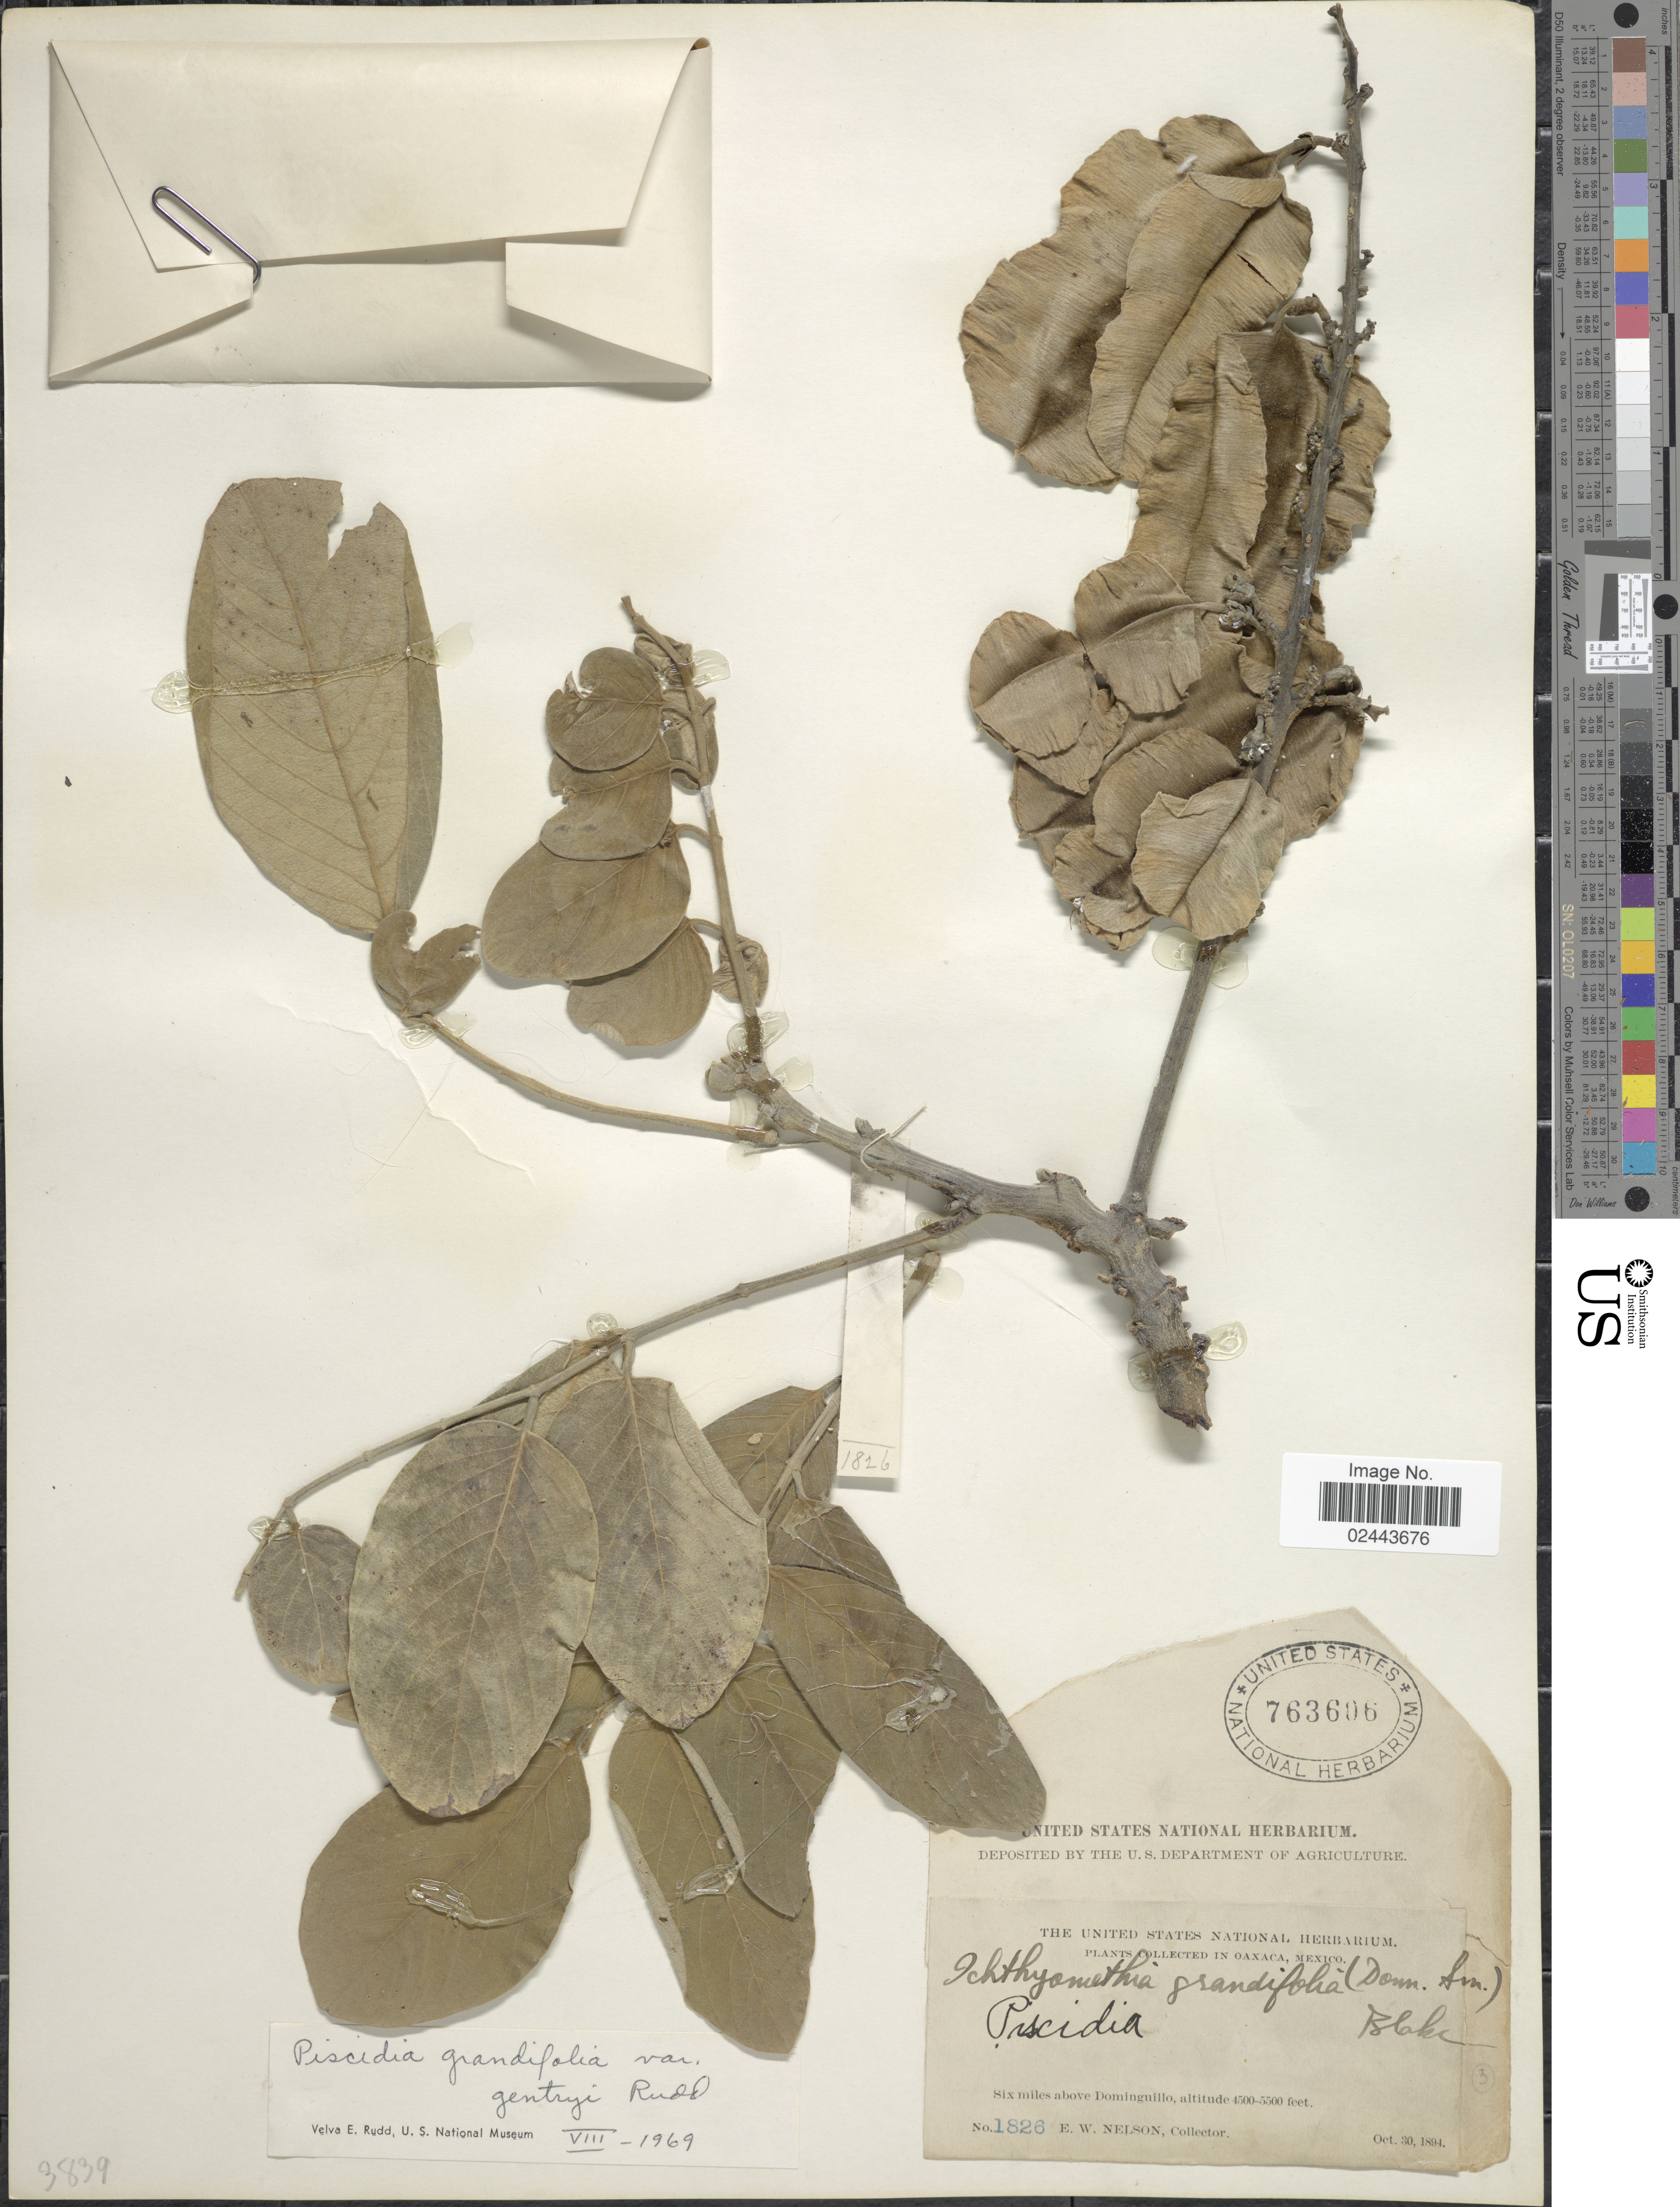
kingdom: Plantae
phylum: Tracheophyta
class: Magnoliopsida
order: Fabales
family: Fabaceae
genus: Piscidia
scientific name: Piscidia grandifolia var. gentryi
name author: Rudd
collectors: E. W. Nelson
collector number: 1826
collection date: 1894-10-30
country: Mexico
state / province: Oaxaca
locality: Six miles above Dominguillo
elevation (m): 1372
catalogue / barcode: US 763606